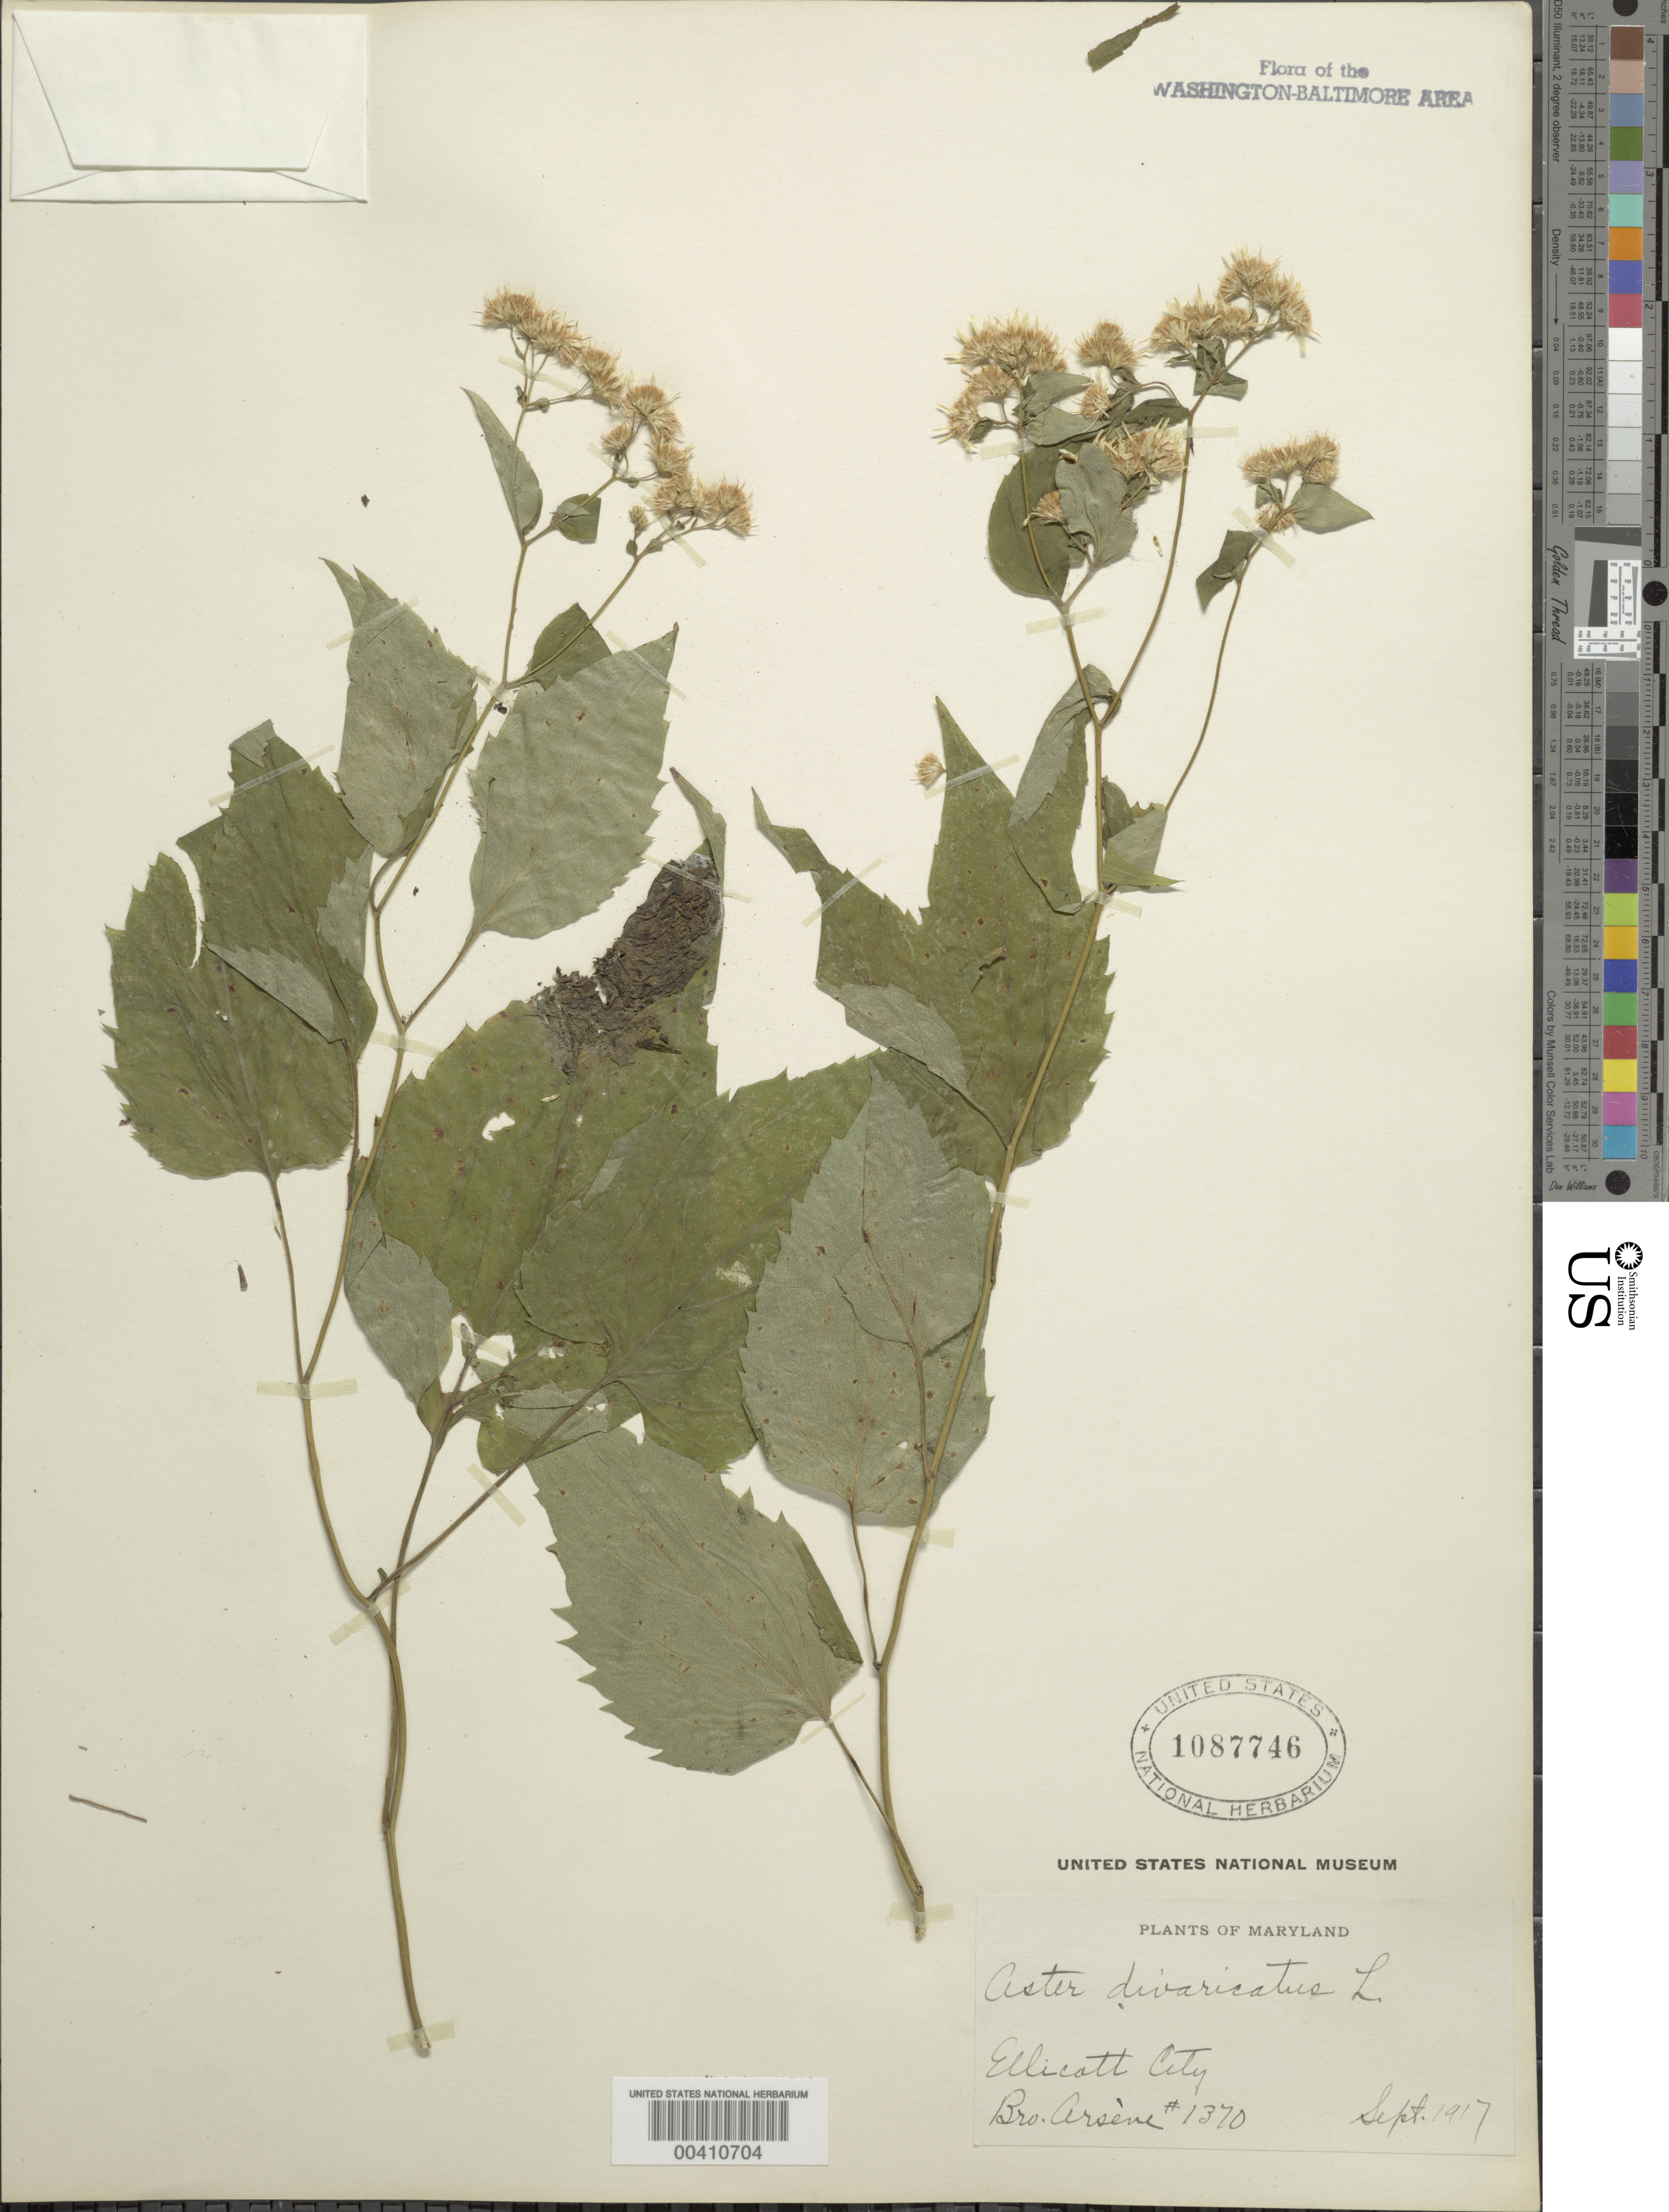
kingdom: Plantae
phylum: Tracheophyta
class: Magnoliopsida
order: Asterales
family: Asteraceae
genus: Eurybia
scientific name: Eurybia divaricata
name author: (L.) G.L. Nesom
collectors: Bro. G. Arsène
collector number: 1370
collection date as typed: Sep 1917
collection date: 1917-09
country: United States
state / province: Maryland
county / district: Howard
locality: Ellicott City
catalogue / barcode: US 1087746